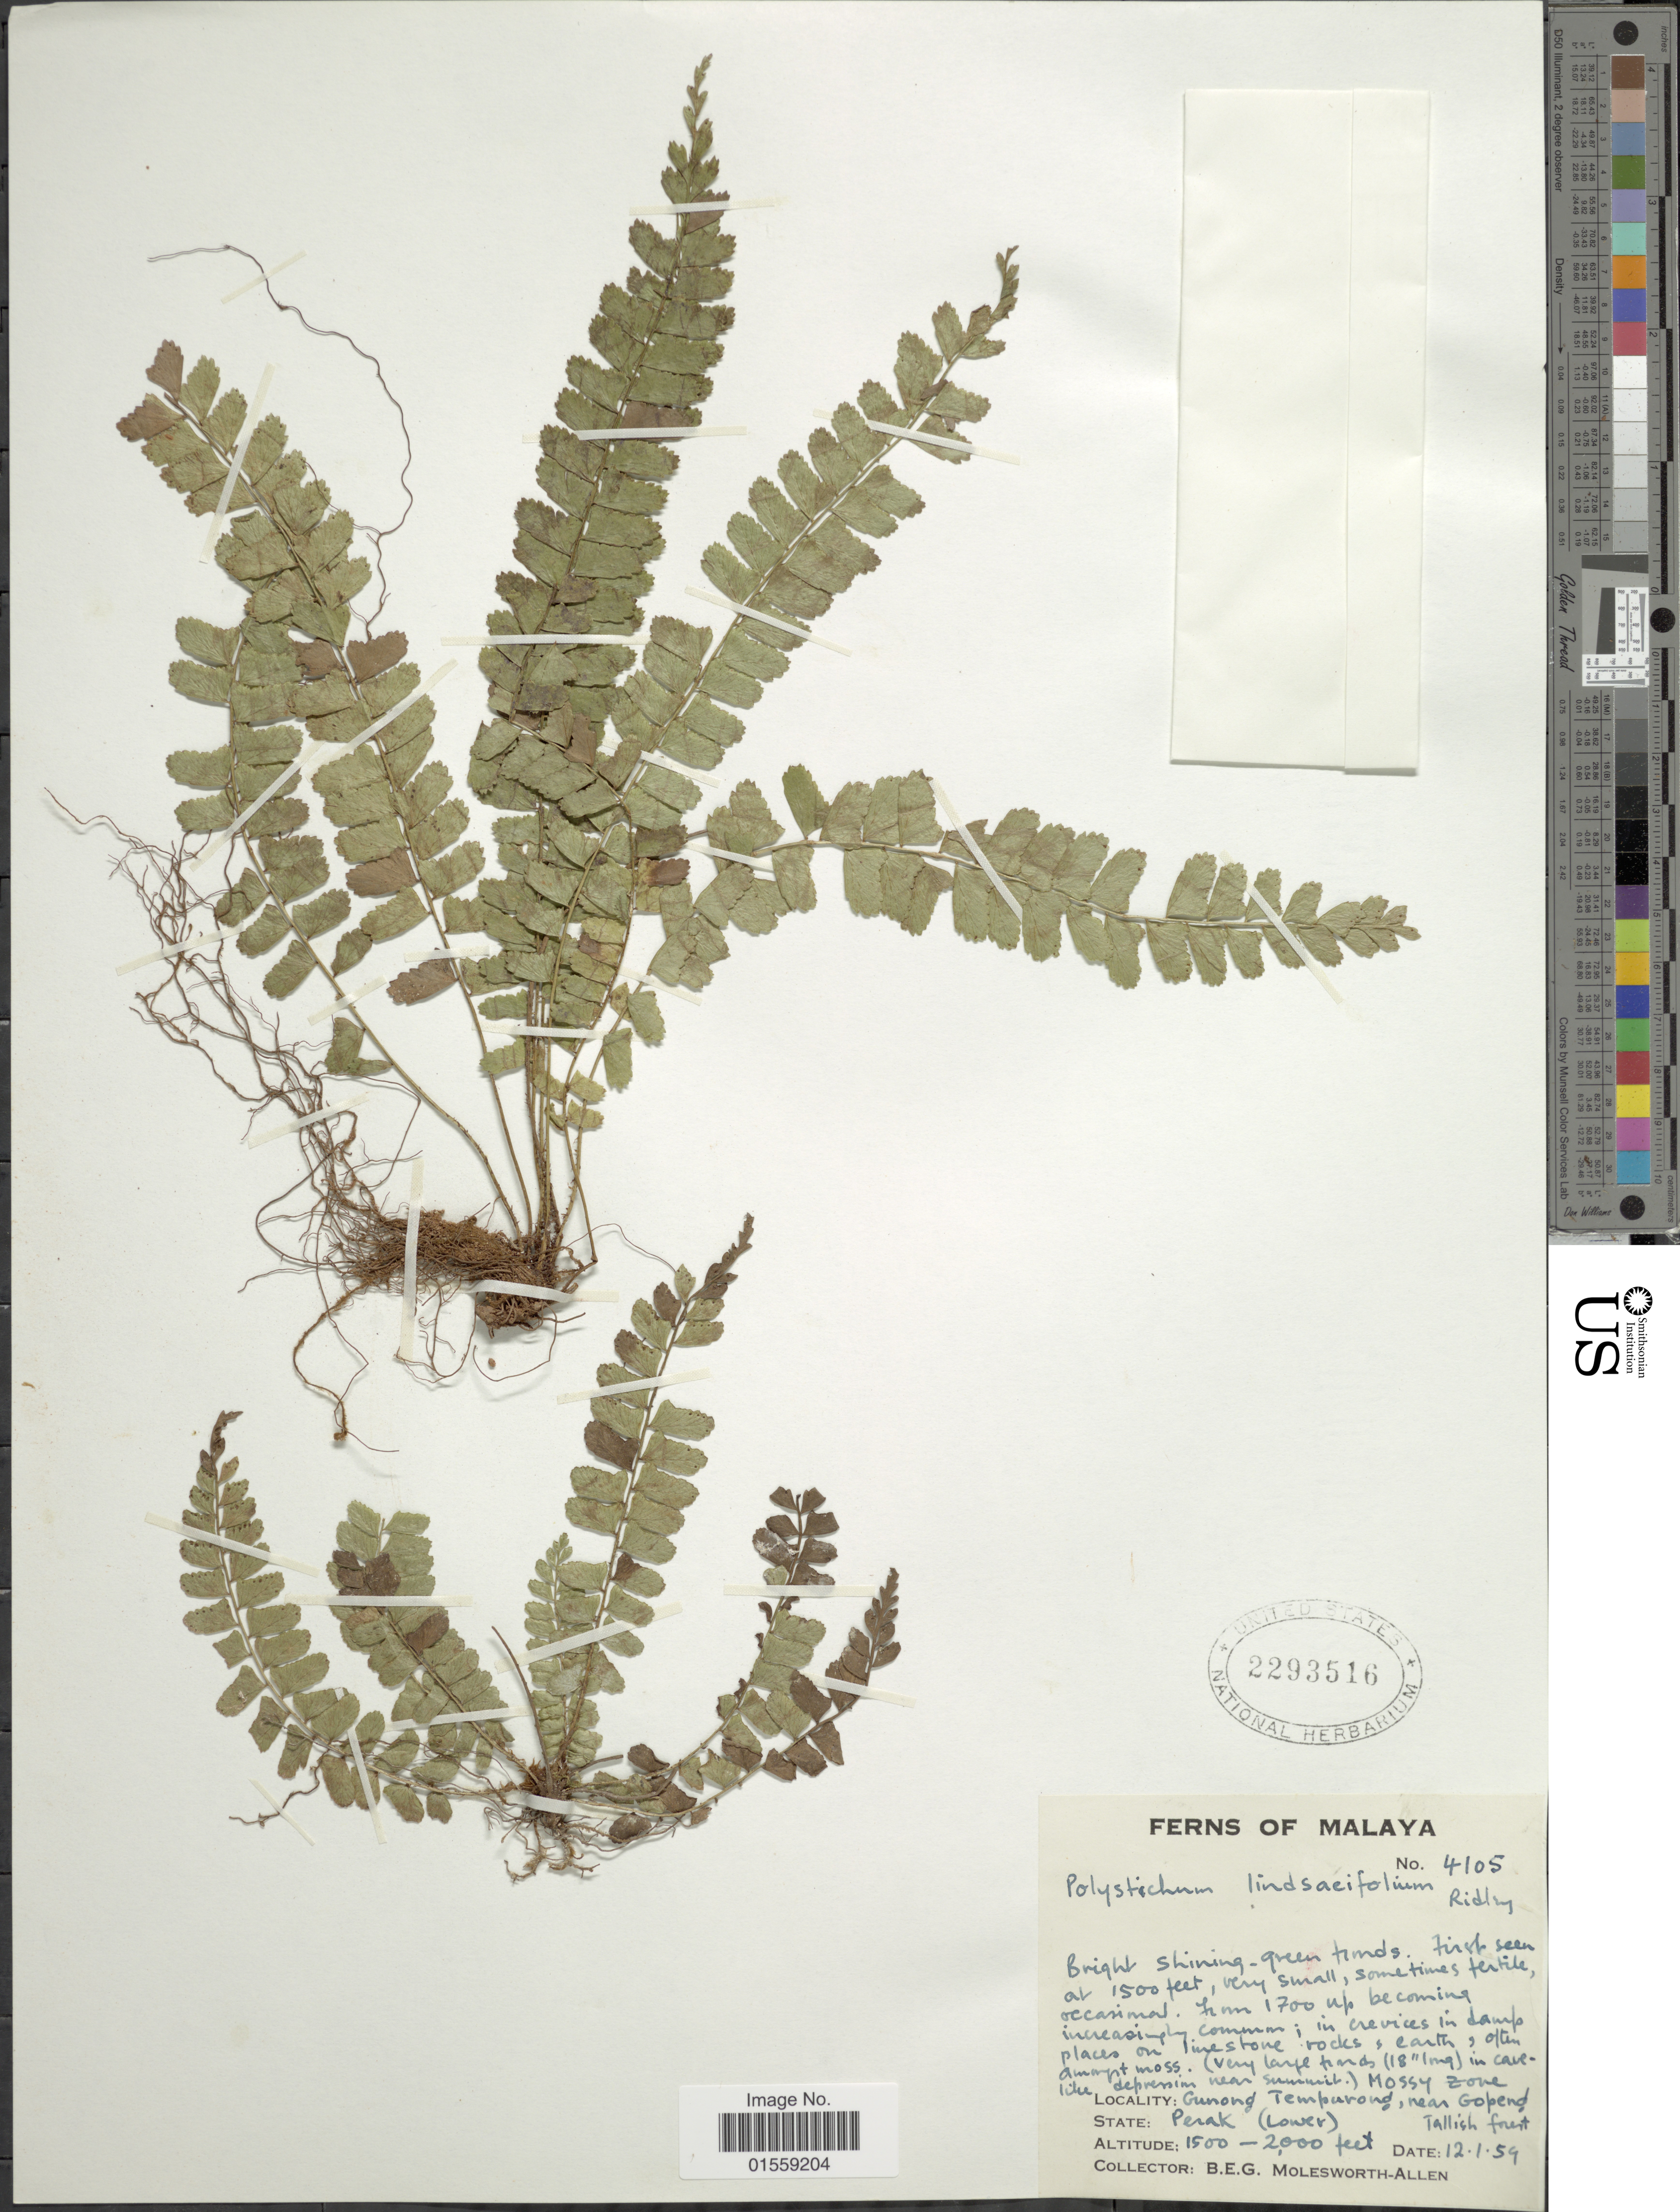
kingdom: Plantae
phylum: Tracheophyta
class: Polypodiopsida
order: Polypodiales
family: Dryopteridaceae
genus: Polystichum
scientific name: Polystichum lindsaeifolium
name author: Scort.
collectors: B. E. G. Molesworth-Allen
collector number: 4105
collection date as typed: Transcribed d/m/y: 12/1/59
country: Malaysia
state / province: Perak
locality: Tallish forest. Gunong Tempurong, near Gopeng, (Lower) Perak.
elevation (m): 457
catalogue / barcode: US 2293516